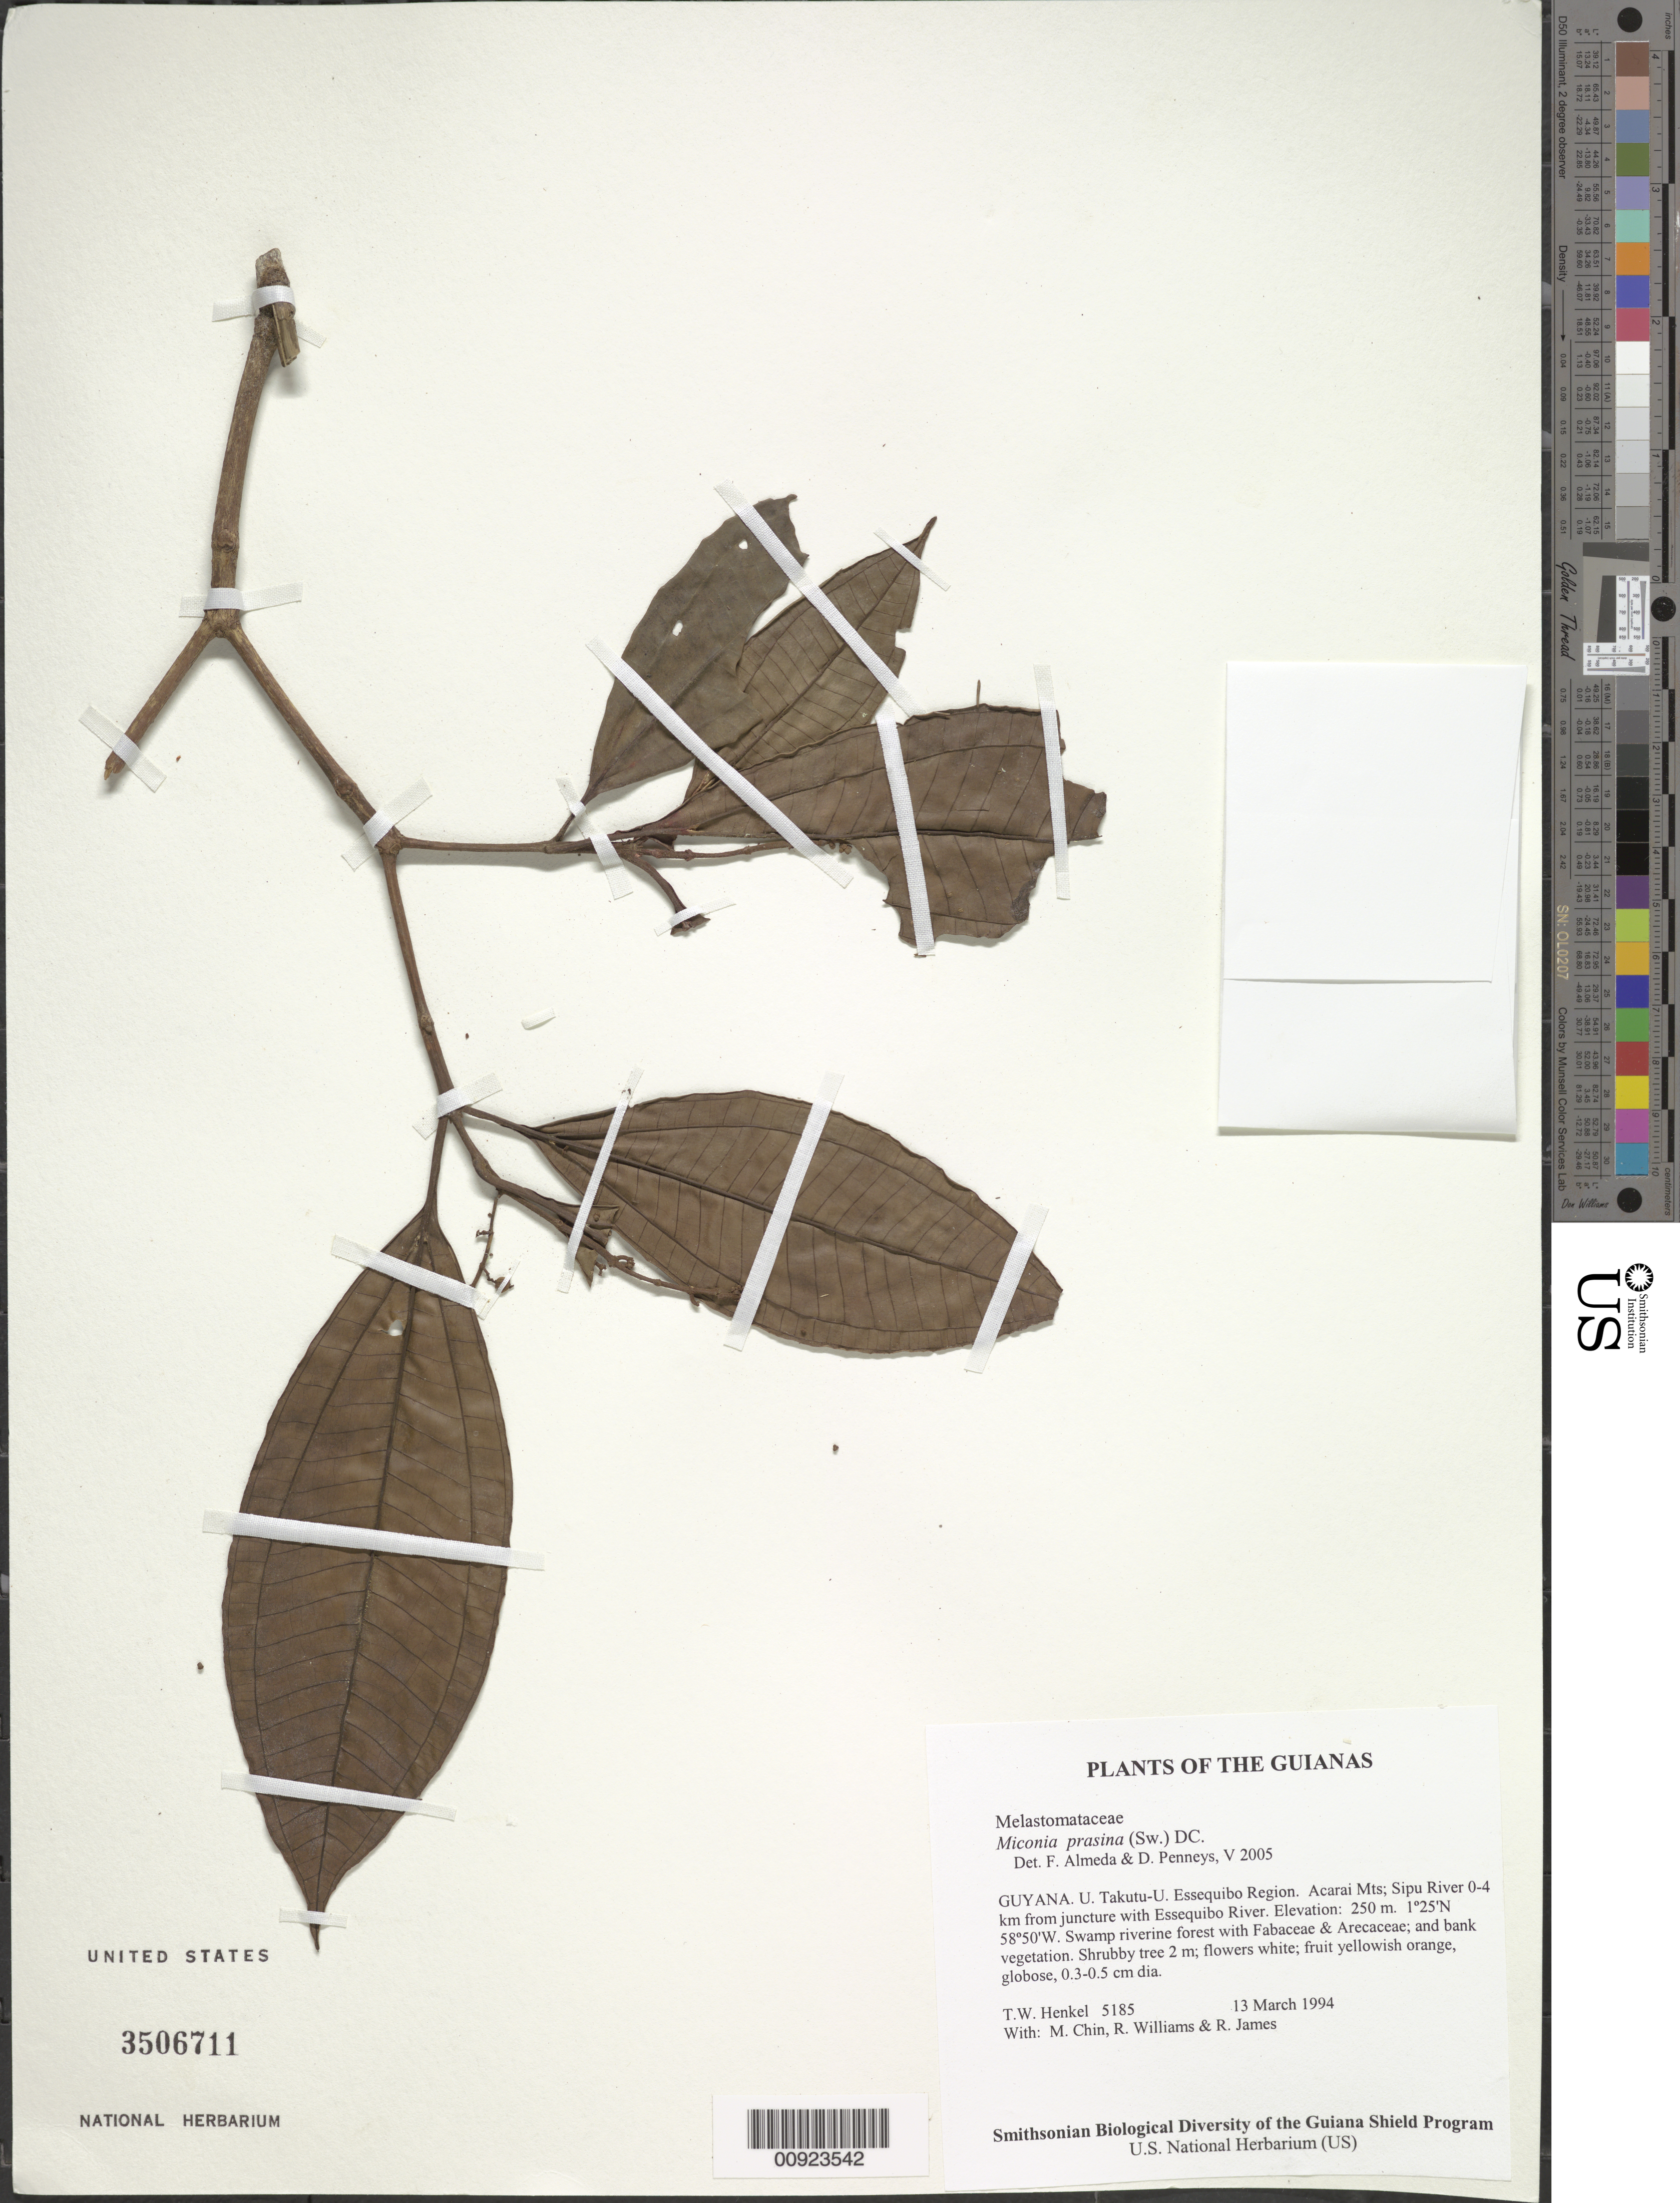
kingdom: Plantae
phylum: Tracheophyta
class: Magnoliopsida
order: Myrtales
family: Melastomataceae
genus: Miconia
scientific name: Miconia prasina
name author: (Sw.) DC.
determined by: Almeda, F.; Penneys, D. S.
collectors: T. Henkel, M. Chin, R. Williams & R. James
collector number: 5185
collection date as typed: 13 March 1994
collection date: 1994-03-13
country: Guyana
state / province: U. Takutu-U. Essequibo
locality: Acarai Mts; Sipu River 0-4 km from juncture with Essequibo River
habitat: Swamp riverine forest with Fabaceae & Arecaceae; and bank vegetation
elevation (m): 250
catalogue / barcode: US 3506711